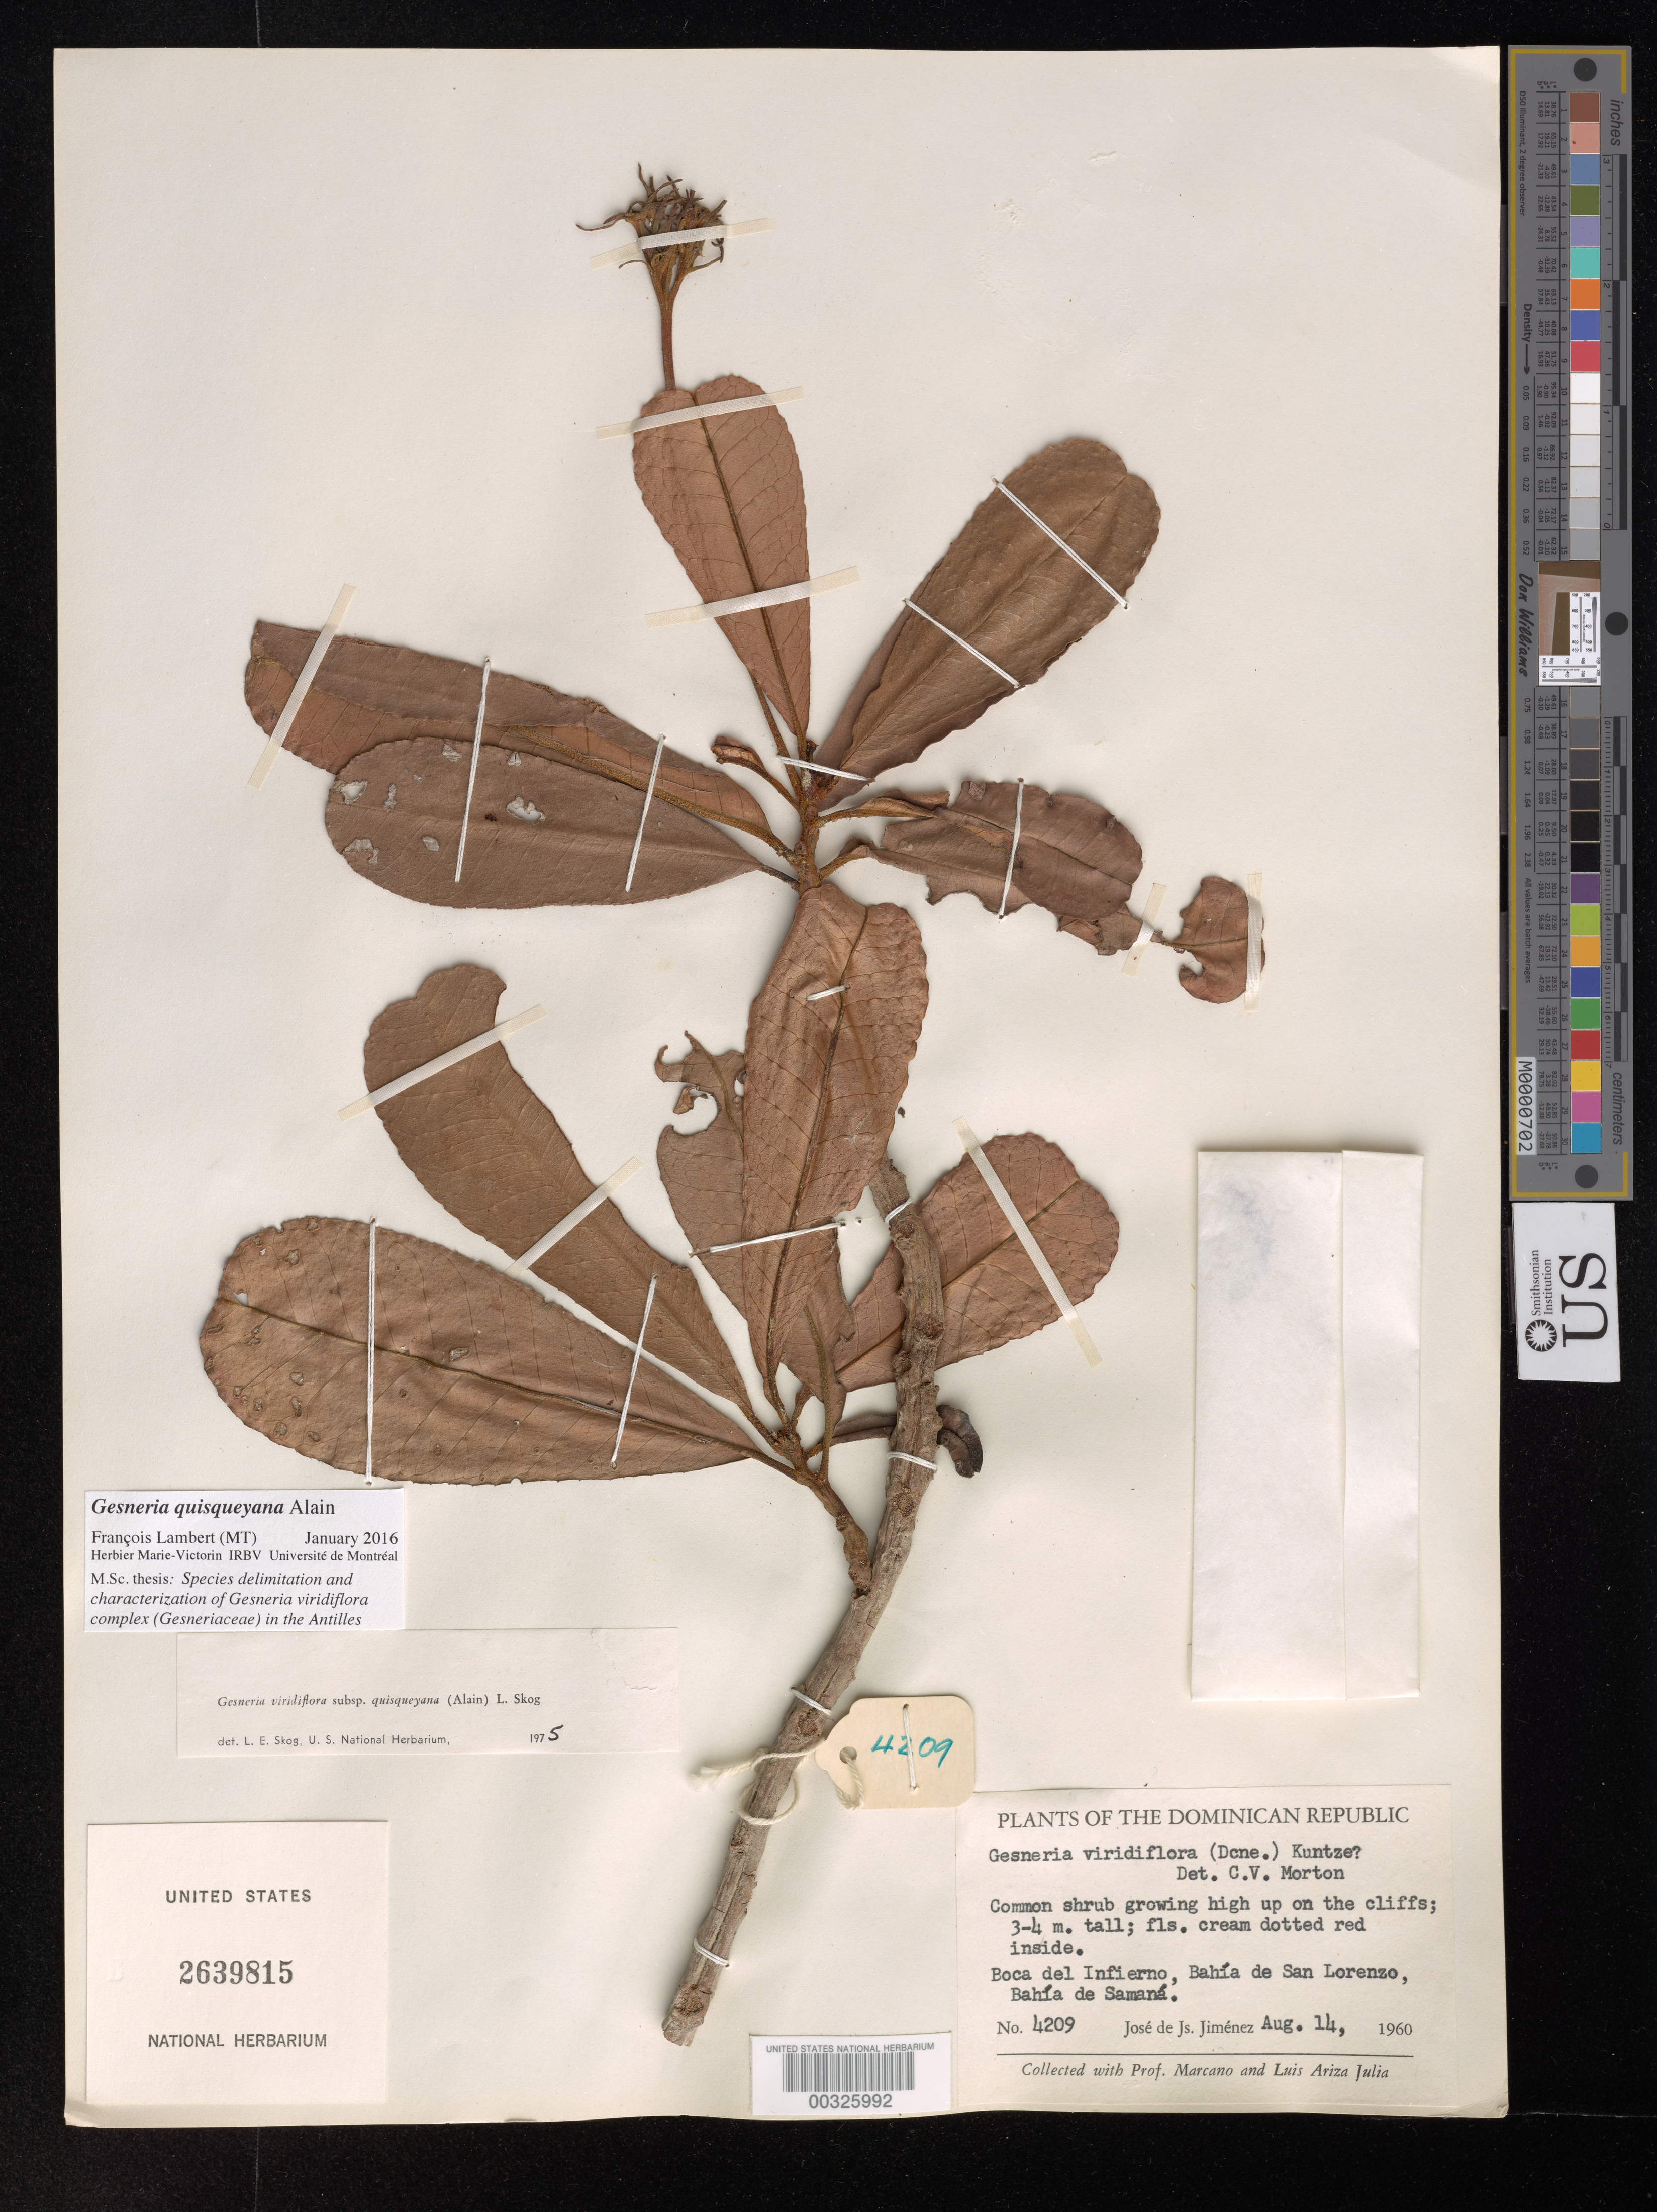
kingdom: Plantae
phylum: Tracheophyta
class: Magnoliopsida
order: Lamiales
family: Gesneriaceae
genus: Gesneria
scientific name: Gesneria quisqueyana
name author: Alain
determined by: Lambert, Francois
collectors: J. J. Jiménez Almonte & E. J. Marcano F.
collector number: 4209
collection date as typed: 14 Aug 1960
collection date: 1960-08-14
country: Dominican Republic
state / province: El Seibo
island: Hispaniola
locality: Boca del Infierno, Bahía de San Lorenzo, Bahía de Samaná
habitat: Growing high up on the cliffs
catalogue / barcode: US 2639815